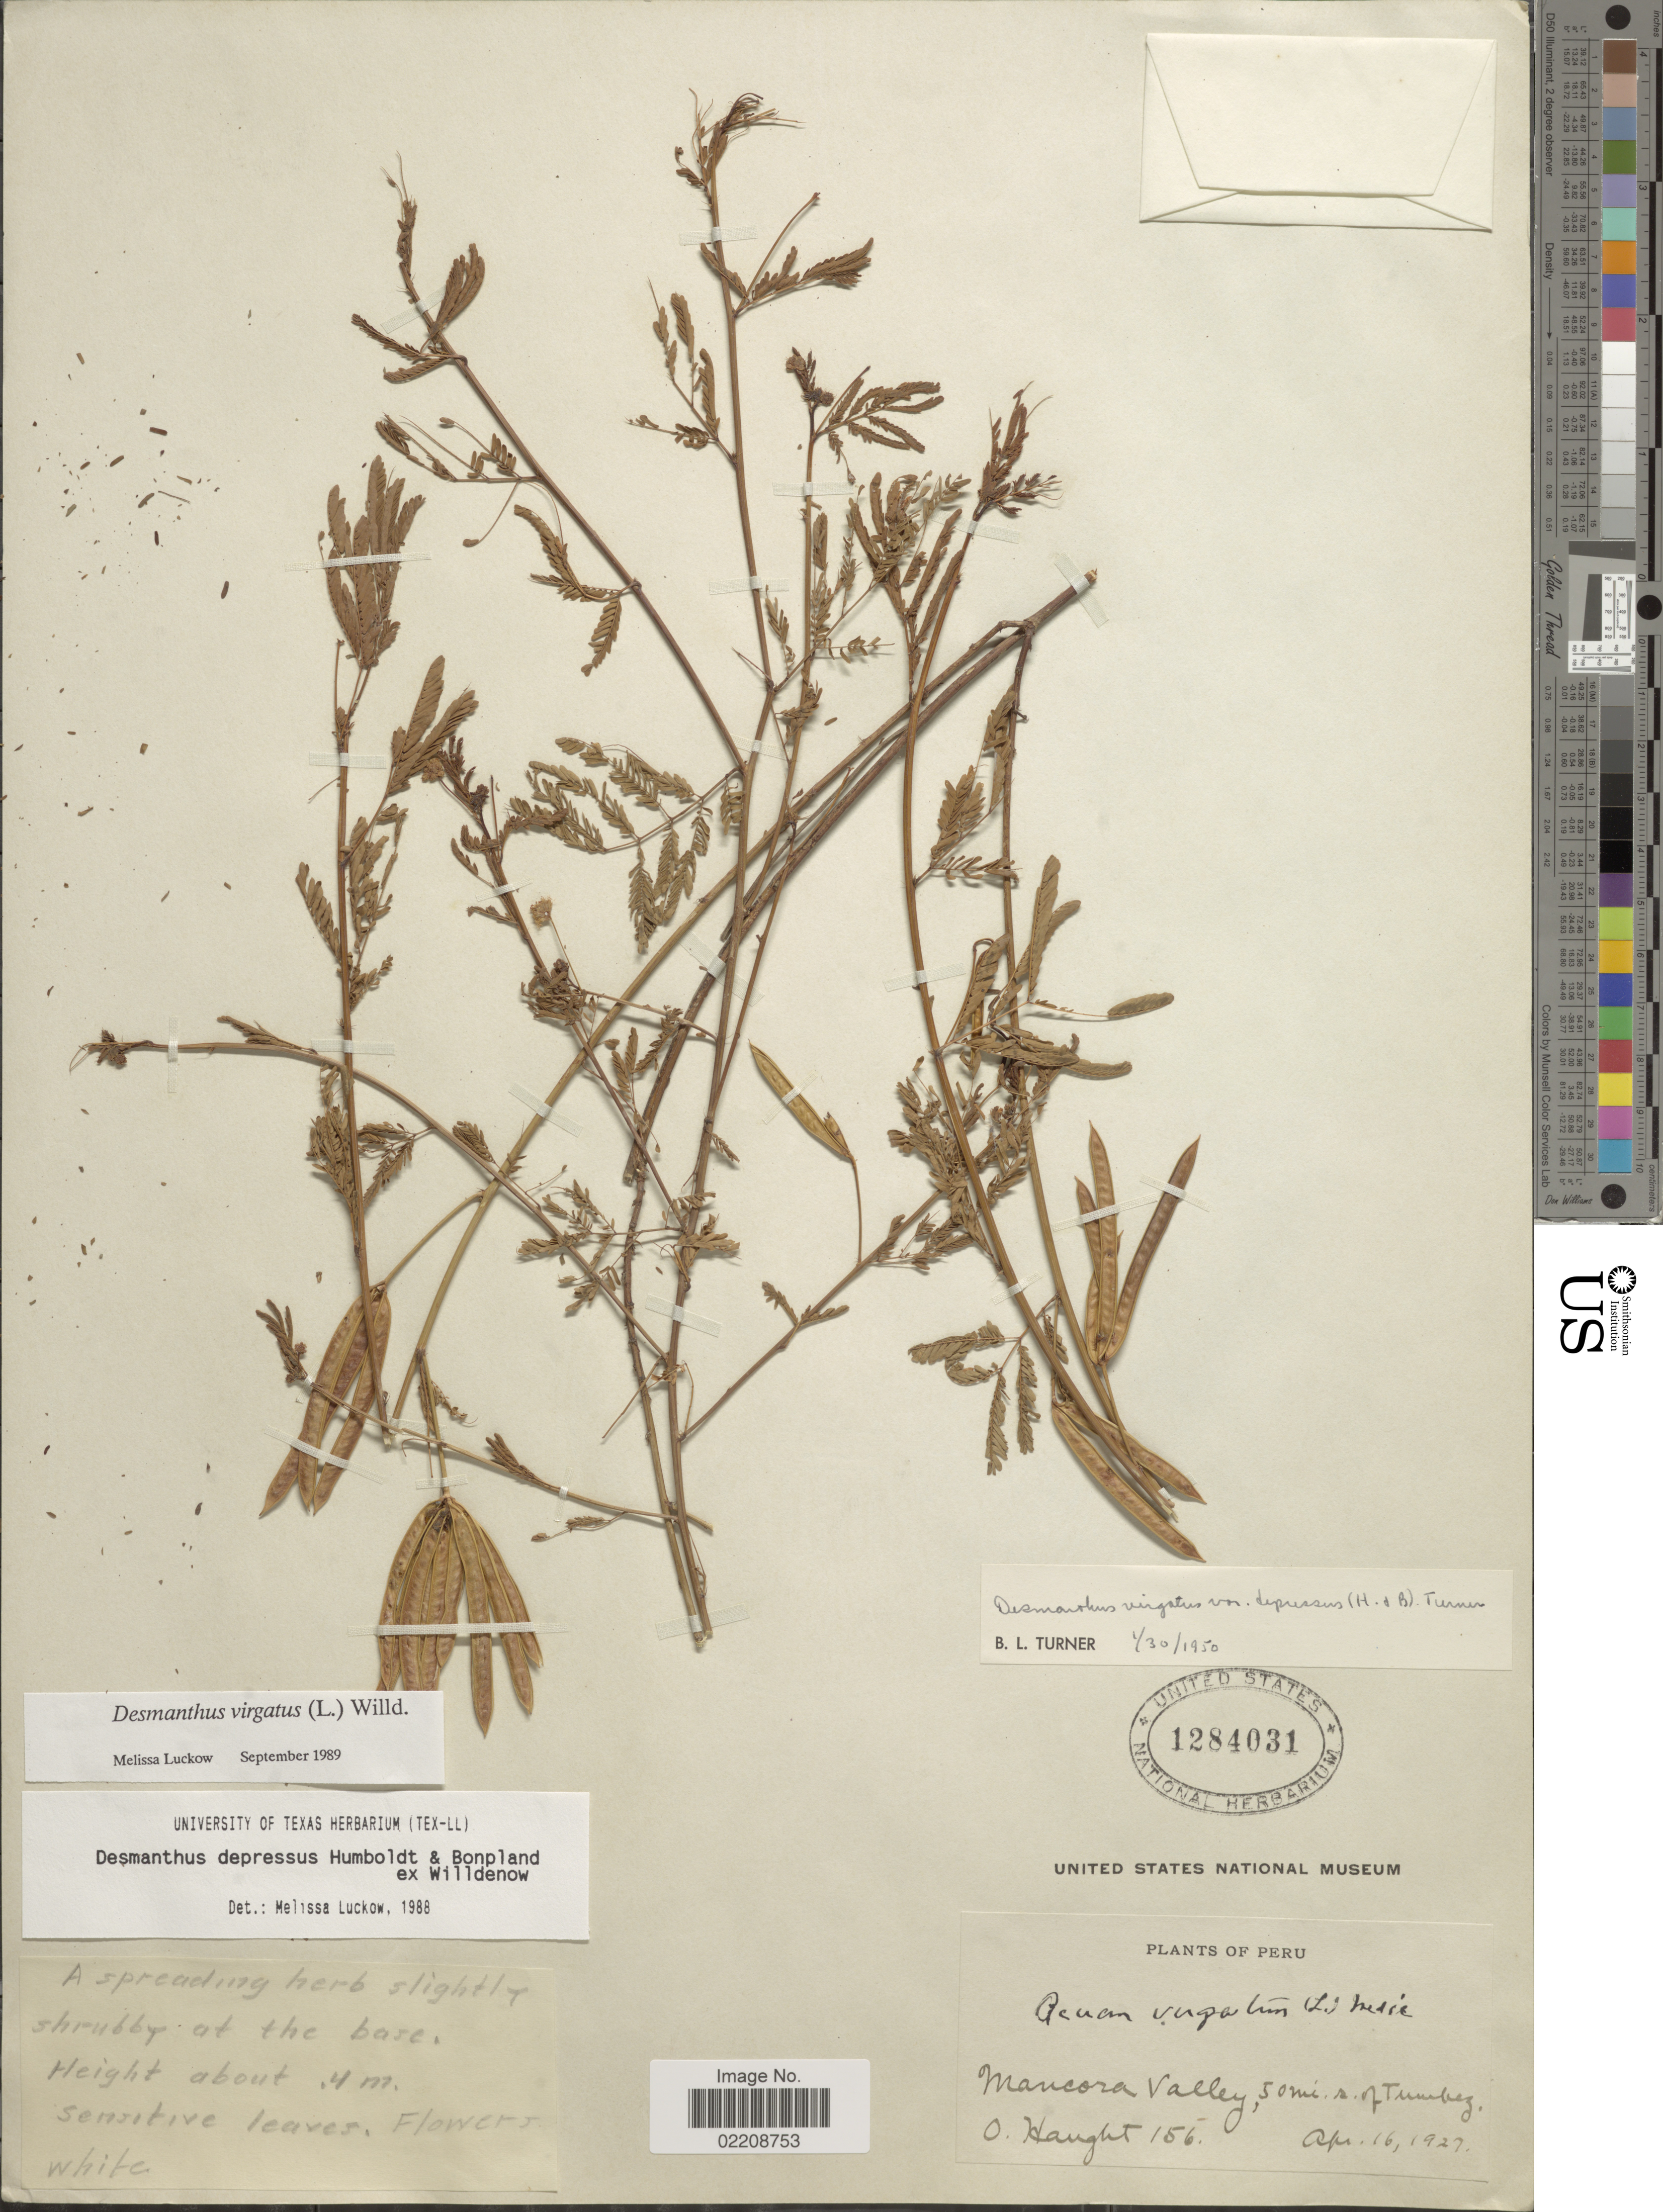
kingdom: Plantae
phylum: Tracheophyta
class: Magnoliopsida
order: Fabales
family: Fabaceae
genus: Desmanthus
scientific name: Desmanthus virgatus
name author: (L.) Willd.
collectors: O. Haught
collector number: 156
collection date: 1927-04-16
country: Peru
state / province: Tumbes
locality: Mancora Valley, 50 mi s. of Tumbes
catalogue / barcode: US 1284031